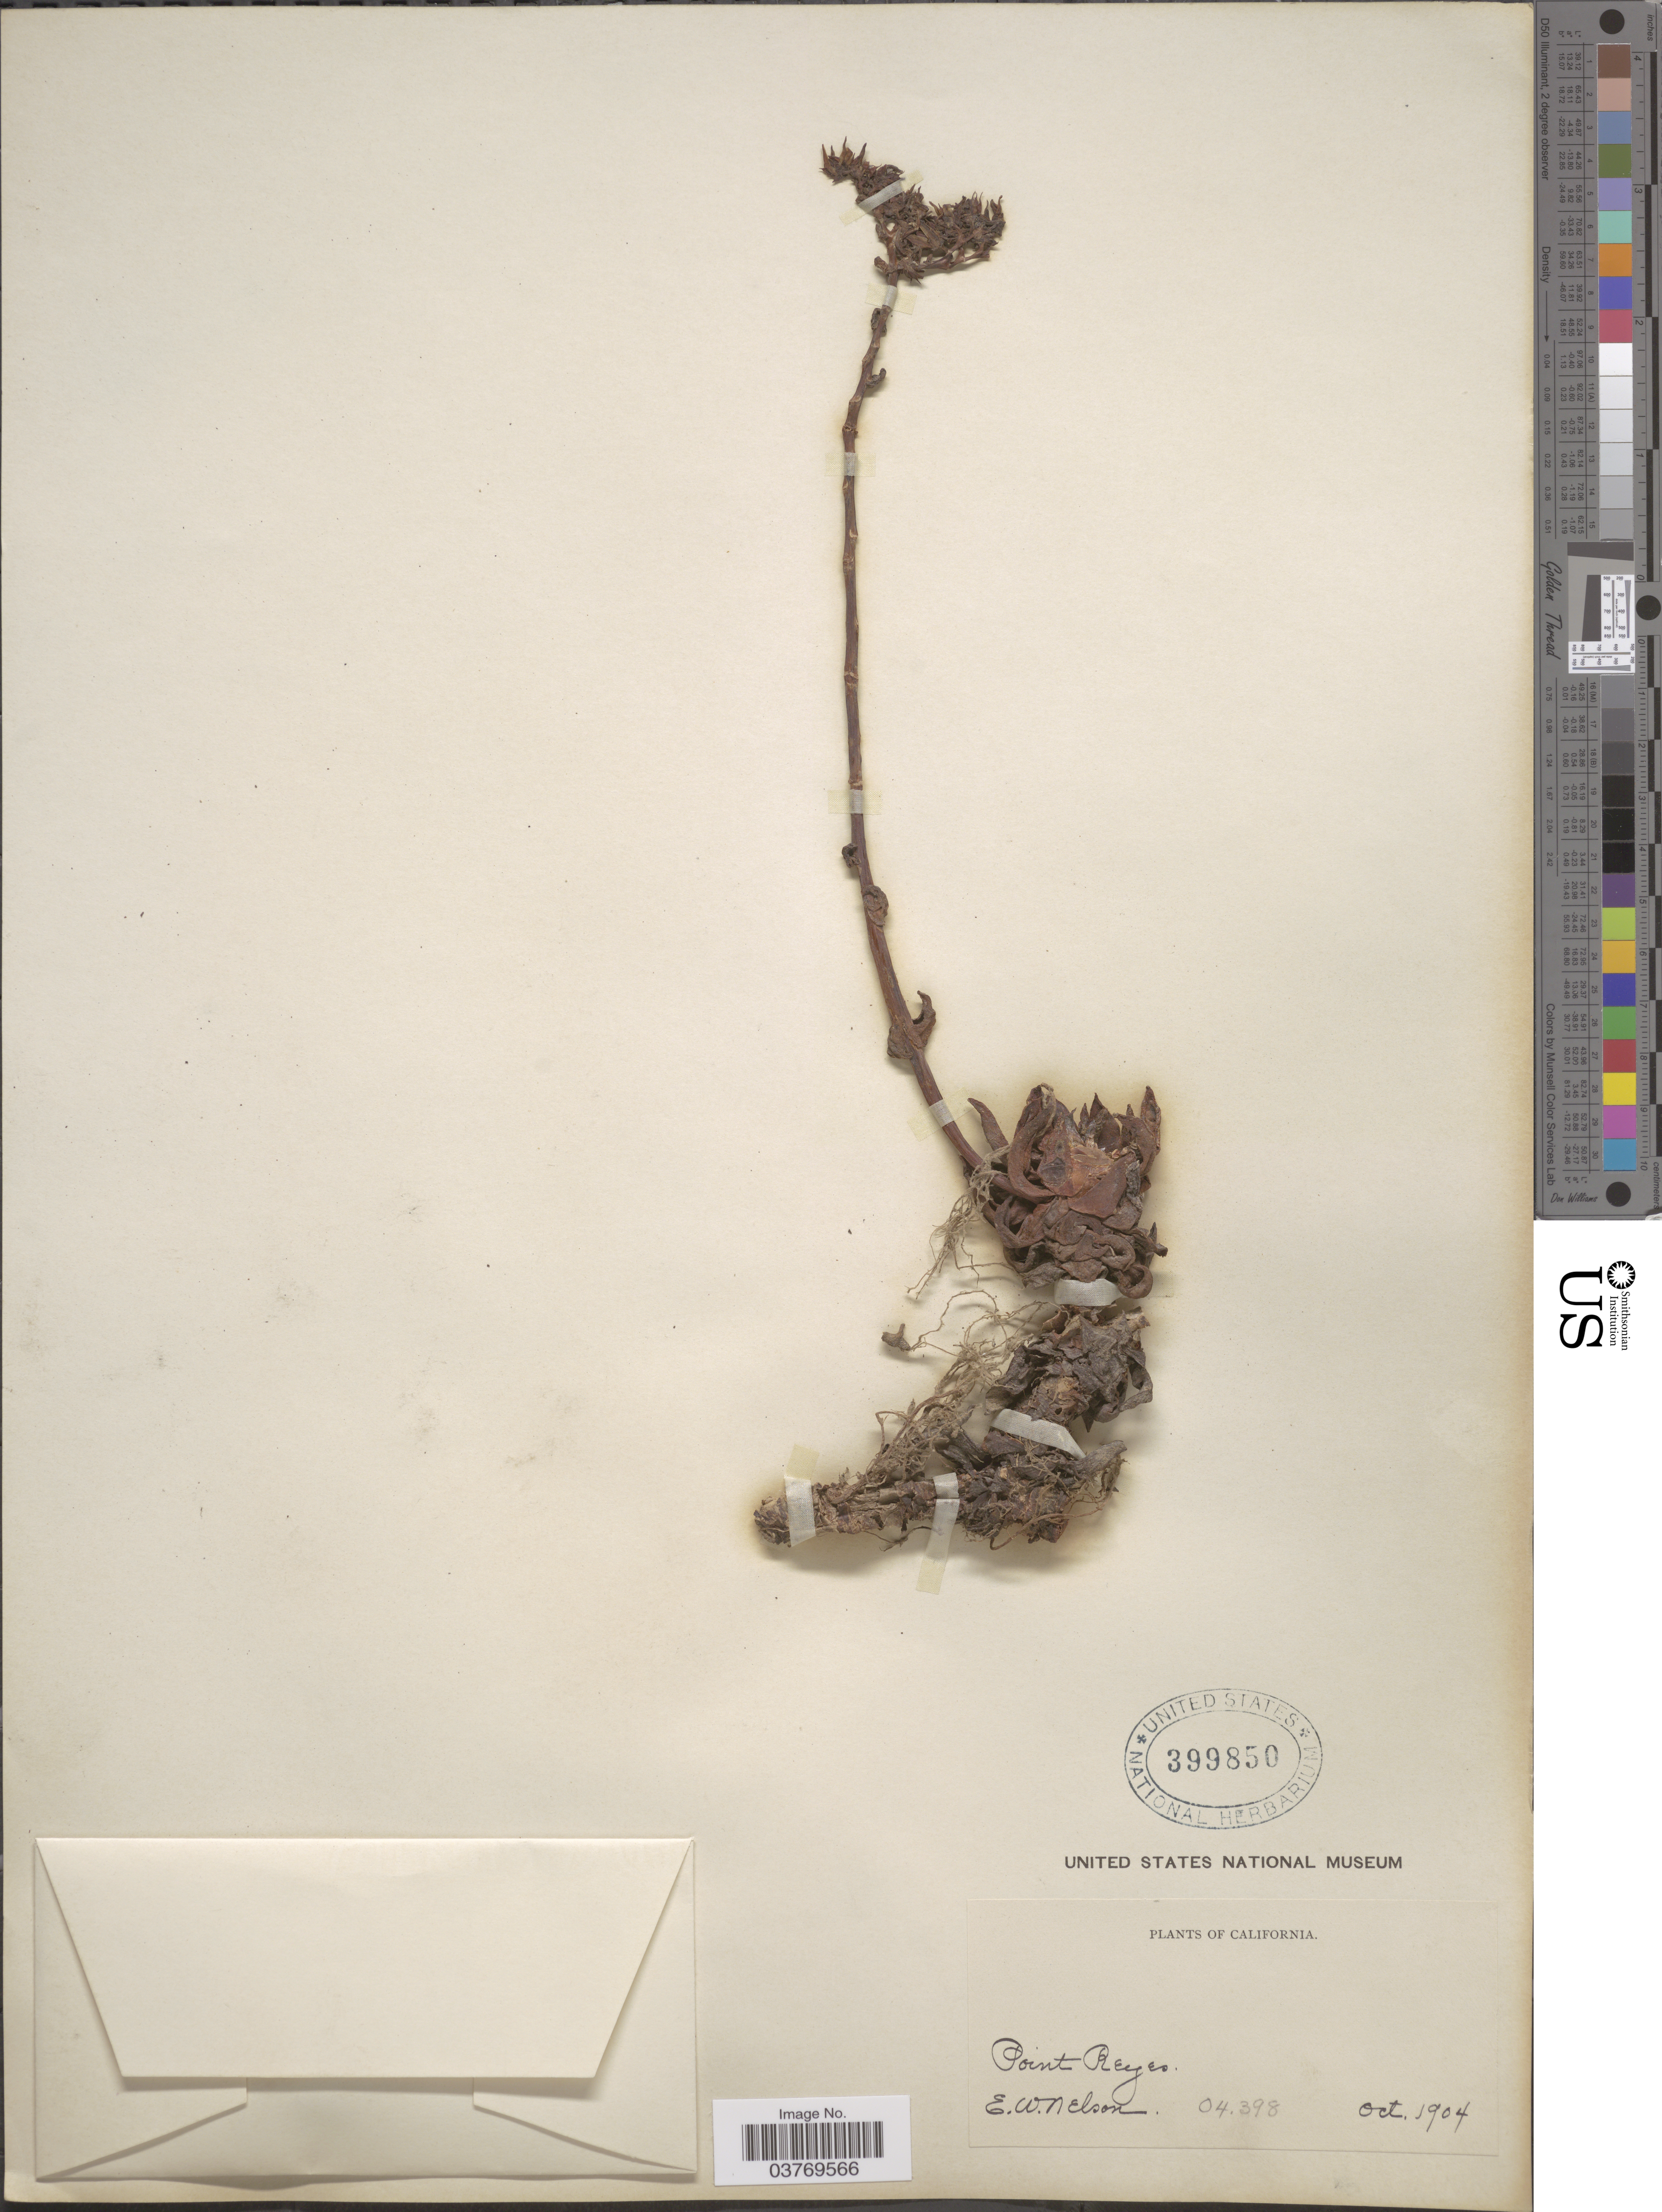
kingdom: Plantae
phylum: Tracheophyta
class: Magnoliopsida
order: Saxifragales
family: Crassulaceae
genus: Dudleya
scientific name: Dudleya caespitosa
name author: (Haw.) Britton & Rose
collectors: E. W. Nelson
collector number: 04398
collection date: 1904-10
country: United States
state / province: California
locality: Point Reyes.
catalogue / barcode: US 399850